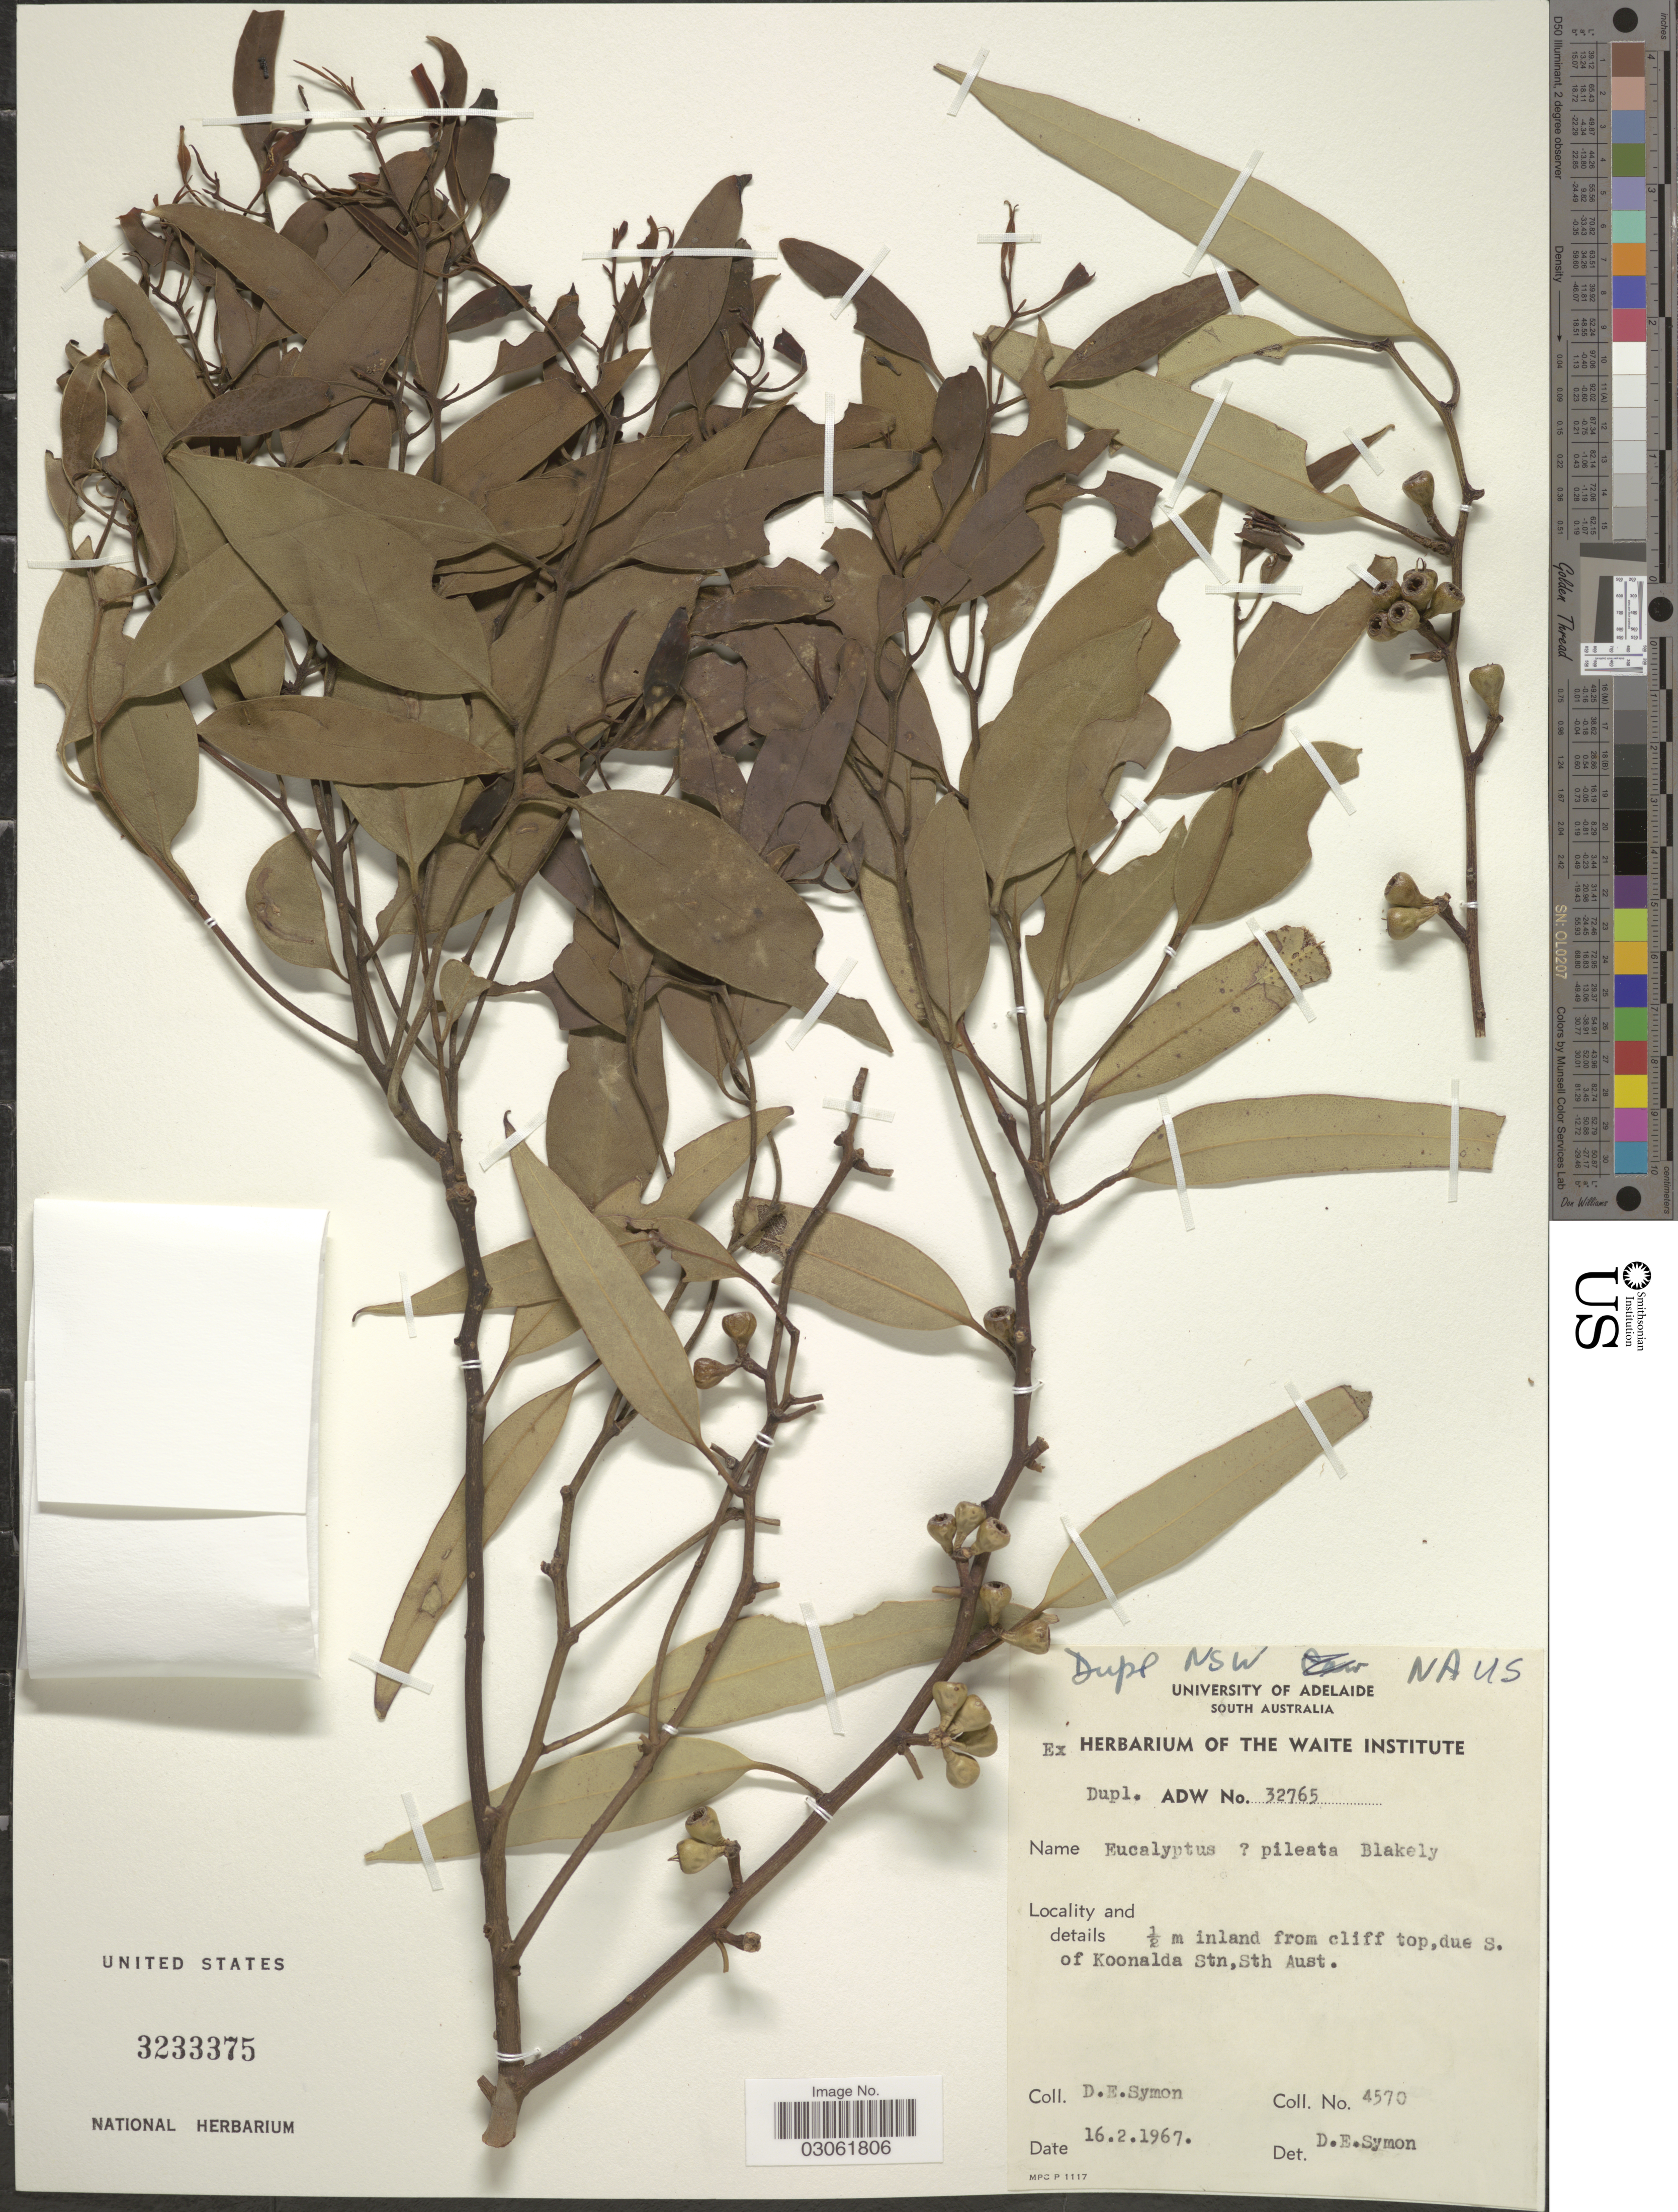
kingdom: Plantae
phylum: Tracheophyta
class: Magnoliopsida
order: Myrtales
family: Myrtaceae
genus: Eucalyptus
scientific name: Eucalyptus pileata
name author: Blakely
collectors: D. Symon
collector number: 4570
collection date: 1967-02-16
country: Australia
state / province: South Australia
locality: ½ m inland from cliff top, due S. of Koonalda Stn.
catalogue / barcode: US 3233375